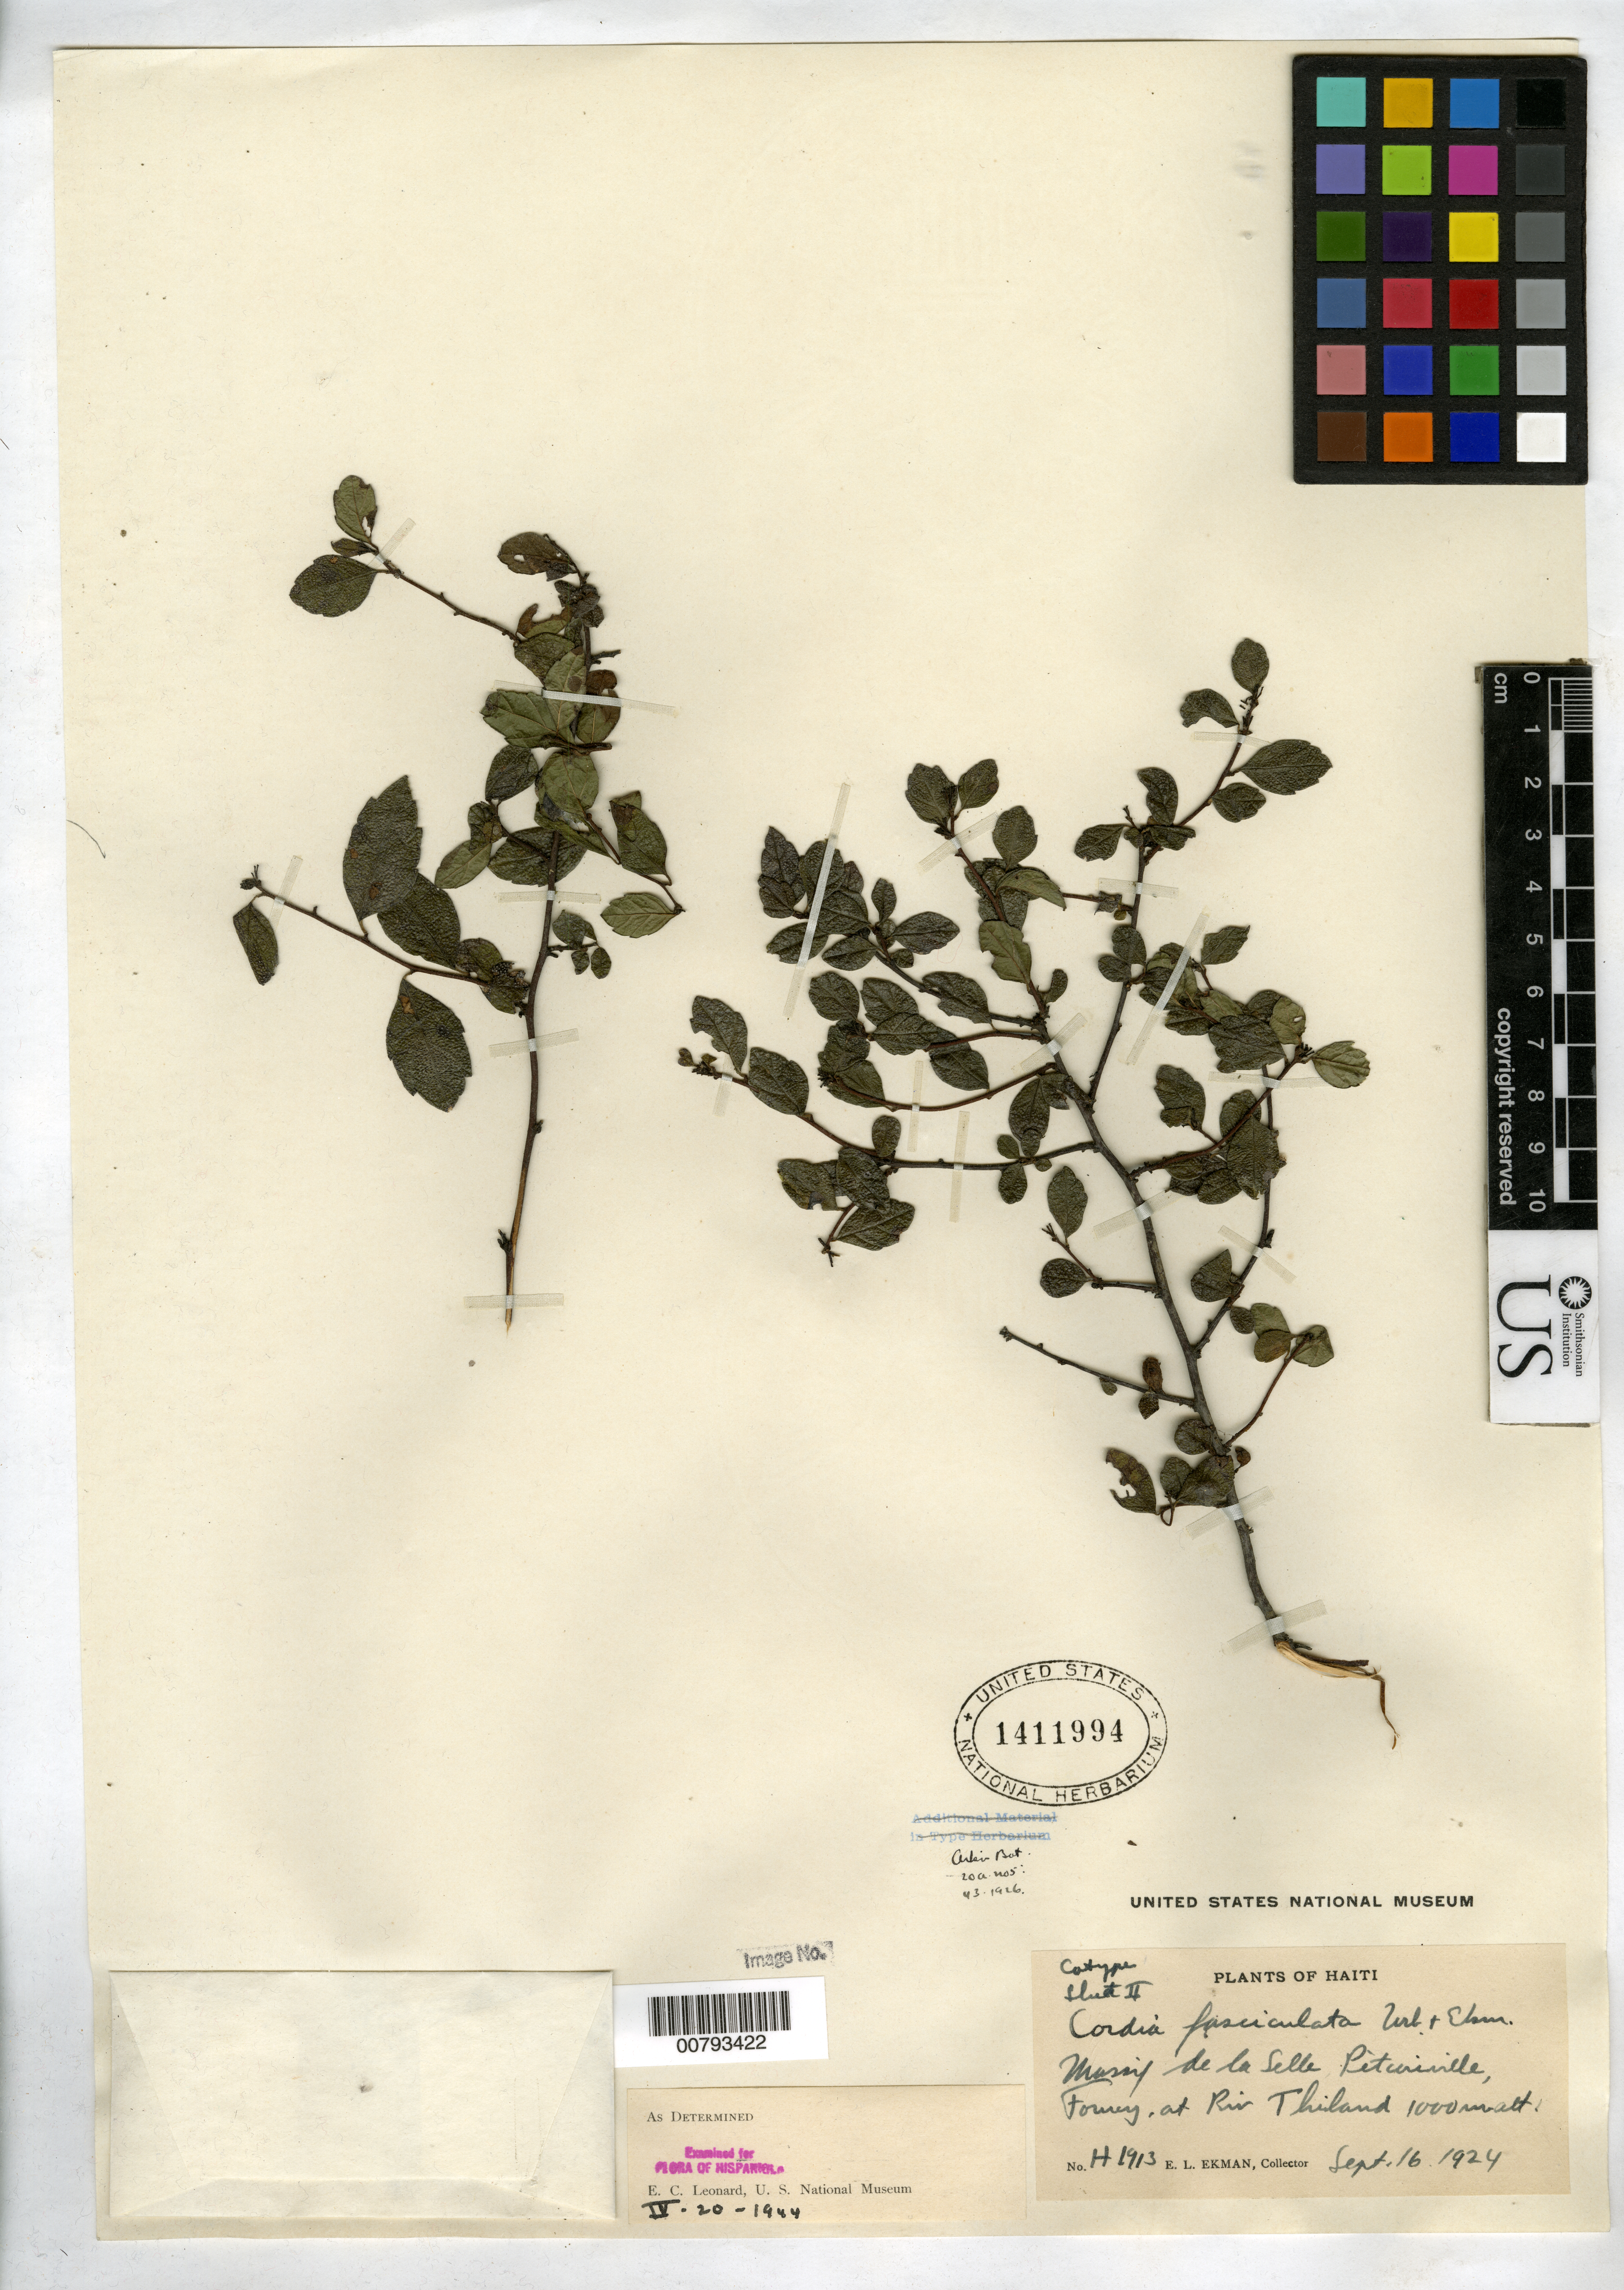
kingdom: Plantae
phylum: Tracheophyta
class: Magnoliopsida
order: Boraginales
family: Cordiaceae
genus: Cordia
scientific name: Cordia fasciculata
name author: Urb. & Ekman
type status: Isotype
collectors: E. L. Ekman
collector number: H 1913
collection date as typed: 16 Sep 1924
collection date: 1924-09-16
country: Haiti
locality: Massif de La Selle, Petionville.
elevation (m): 1000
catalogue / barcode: US 1411994